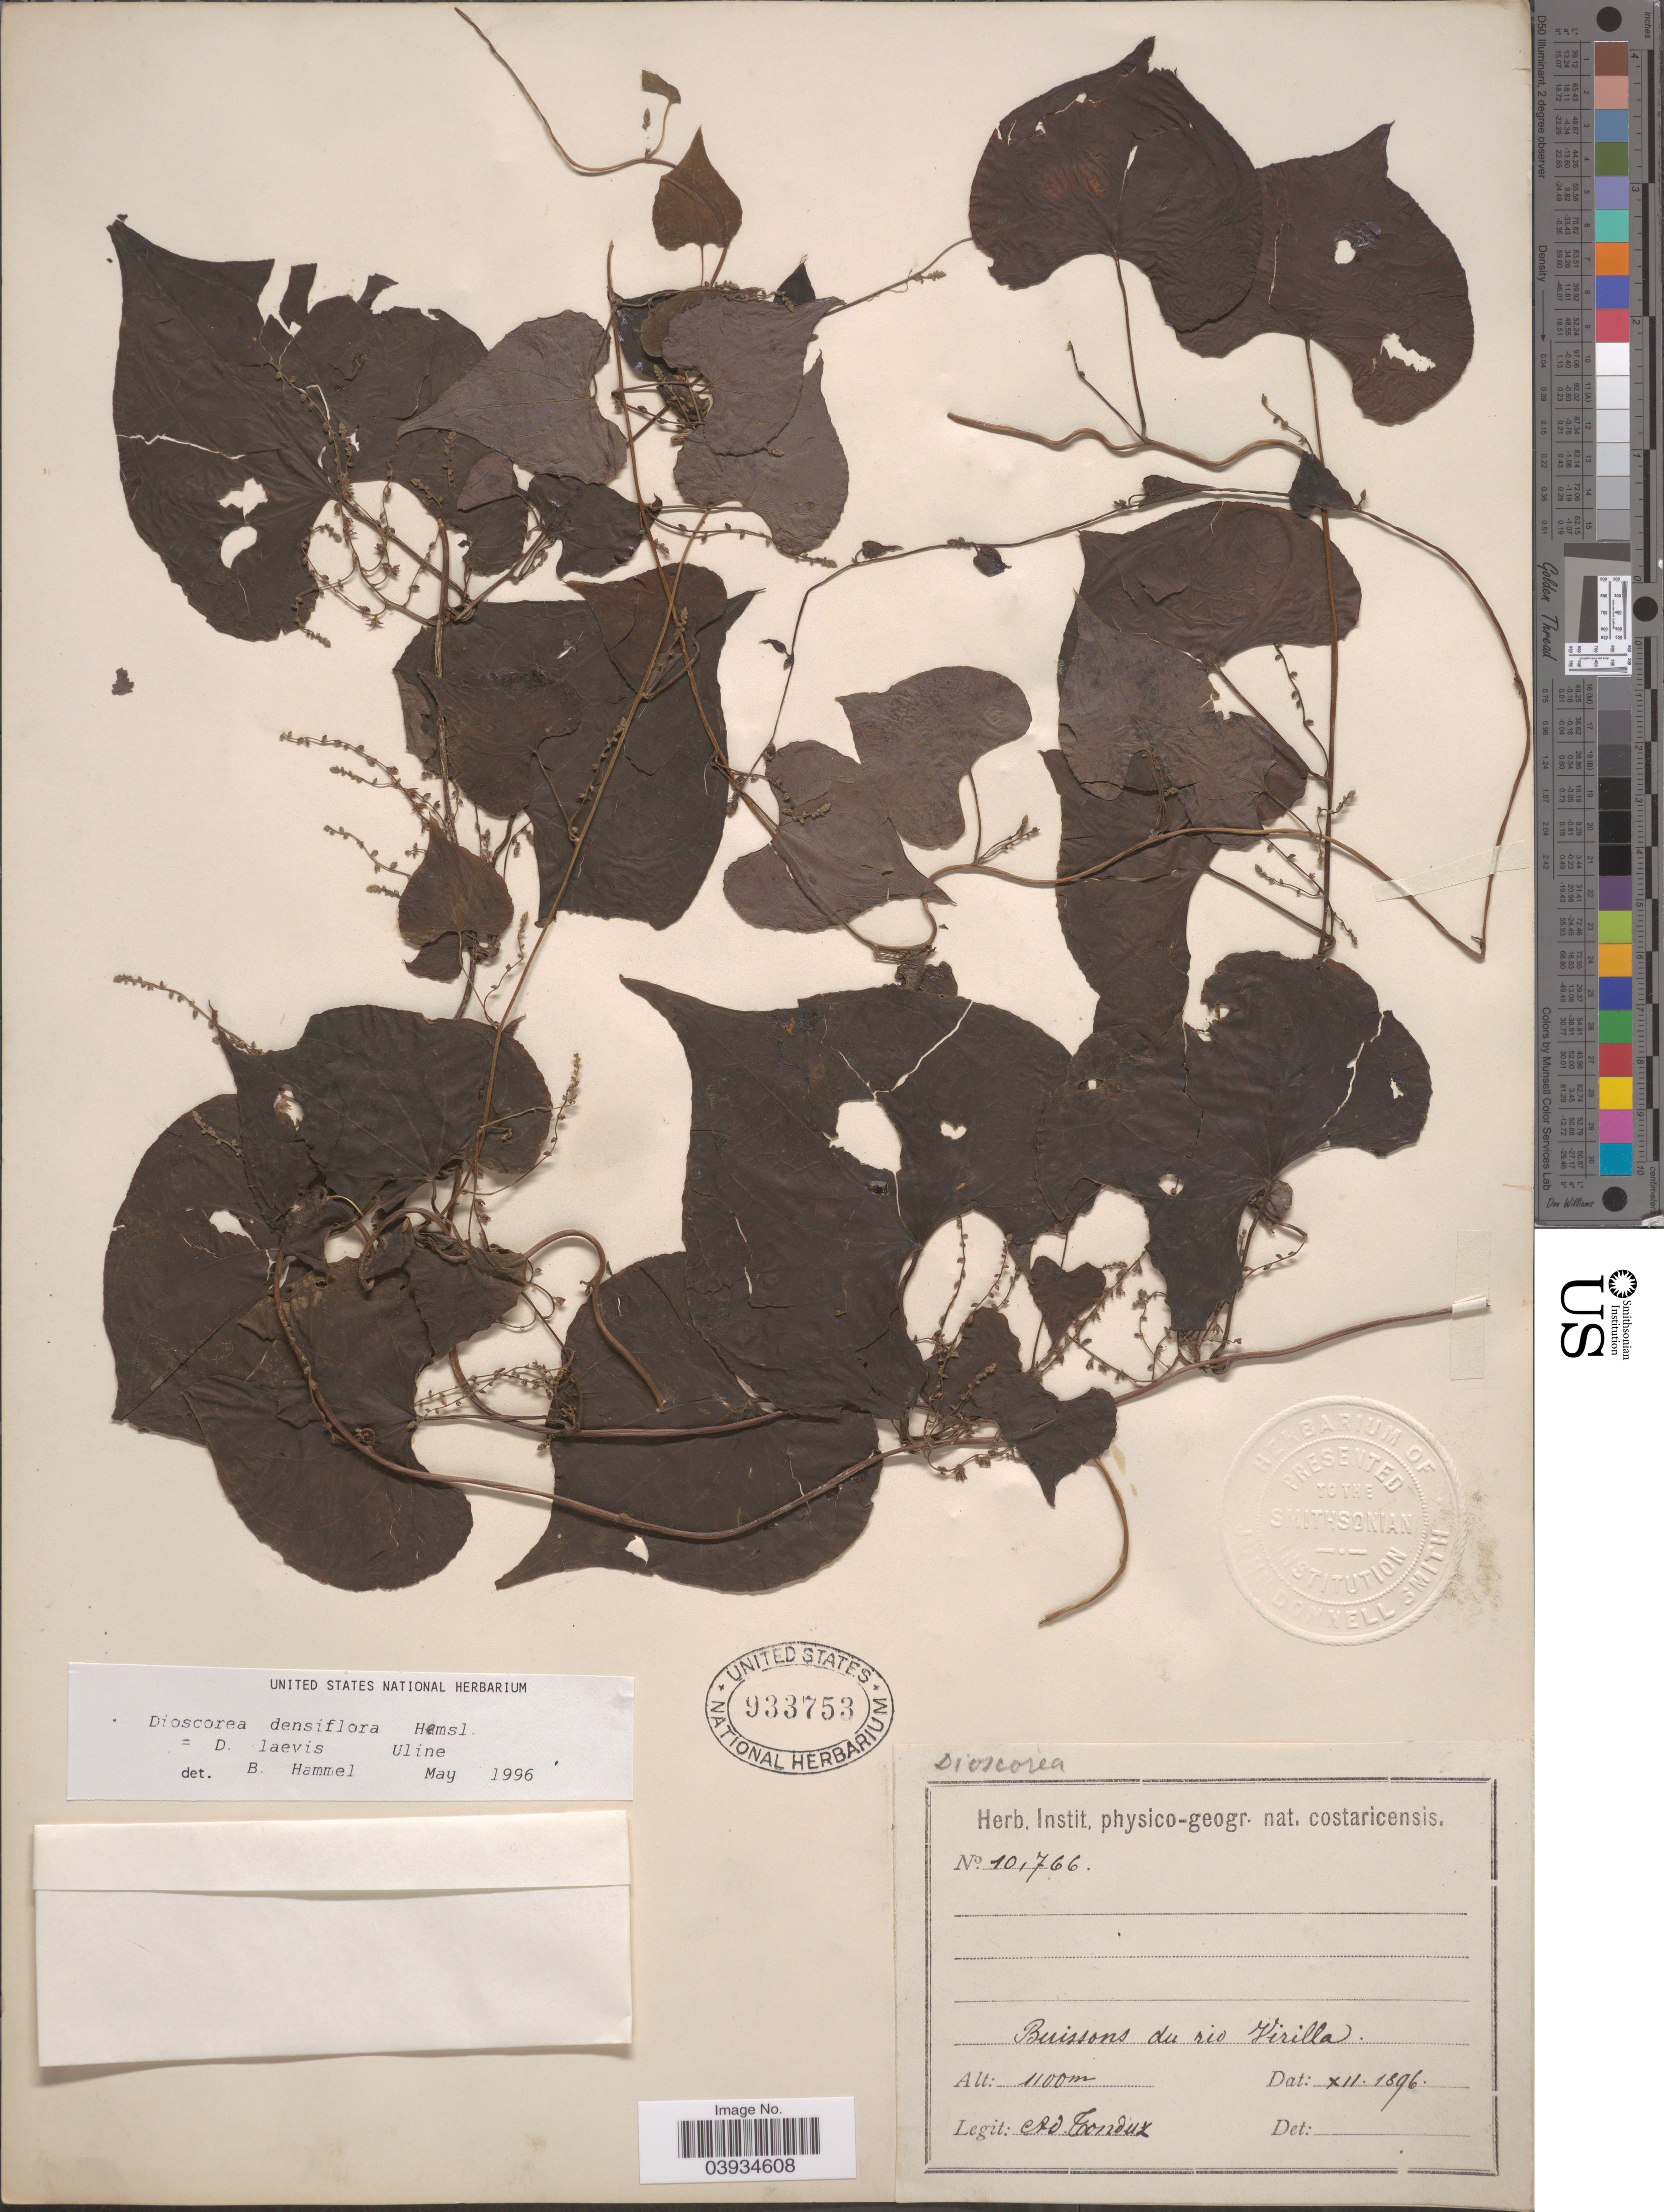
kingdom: Plantae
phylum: Tracheophyta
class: Liliopsida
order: Dioscoreales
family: Dioscoreaceae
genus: Dioscorea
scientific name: Dioscorea laevis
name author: Uline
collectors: A. Tonduz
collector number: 10766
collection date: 1896-12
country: Costa Rica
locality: Buissons du rio Virilla.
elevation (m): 1100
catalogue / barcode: US 933753